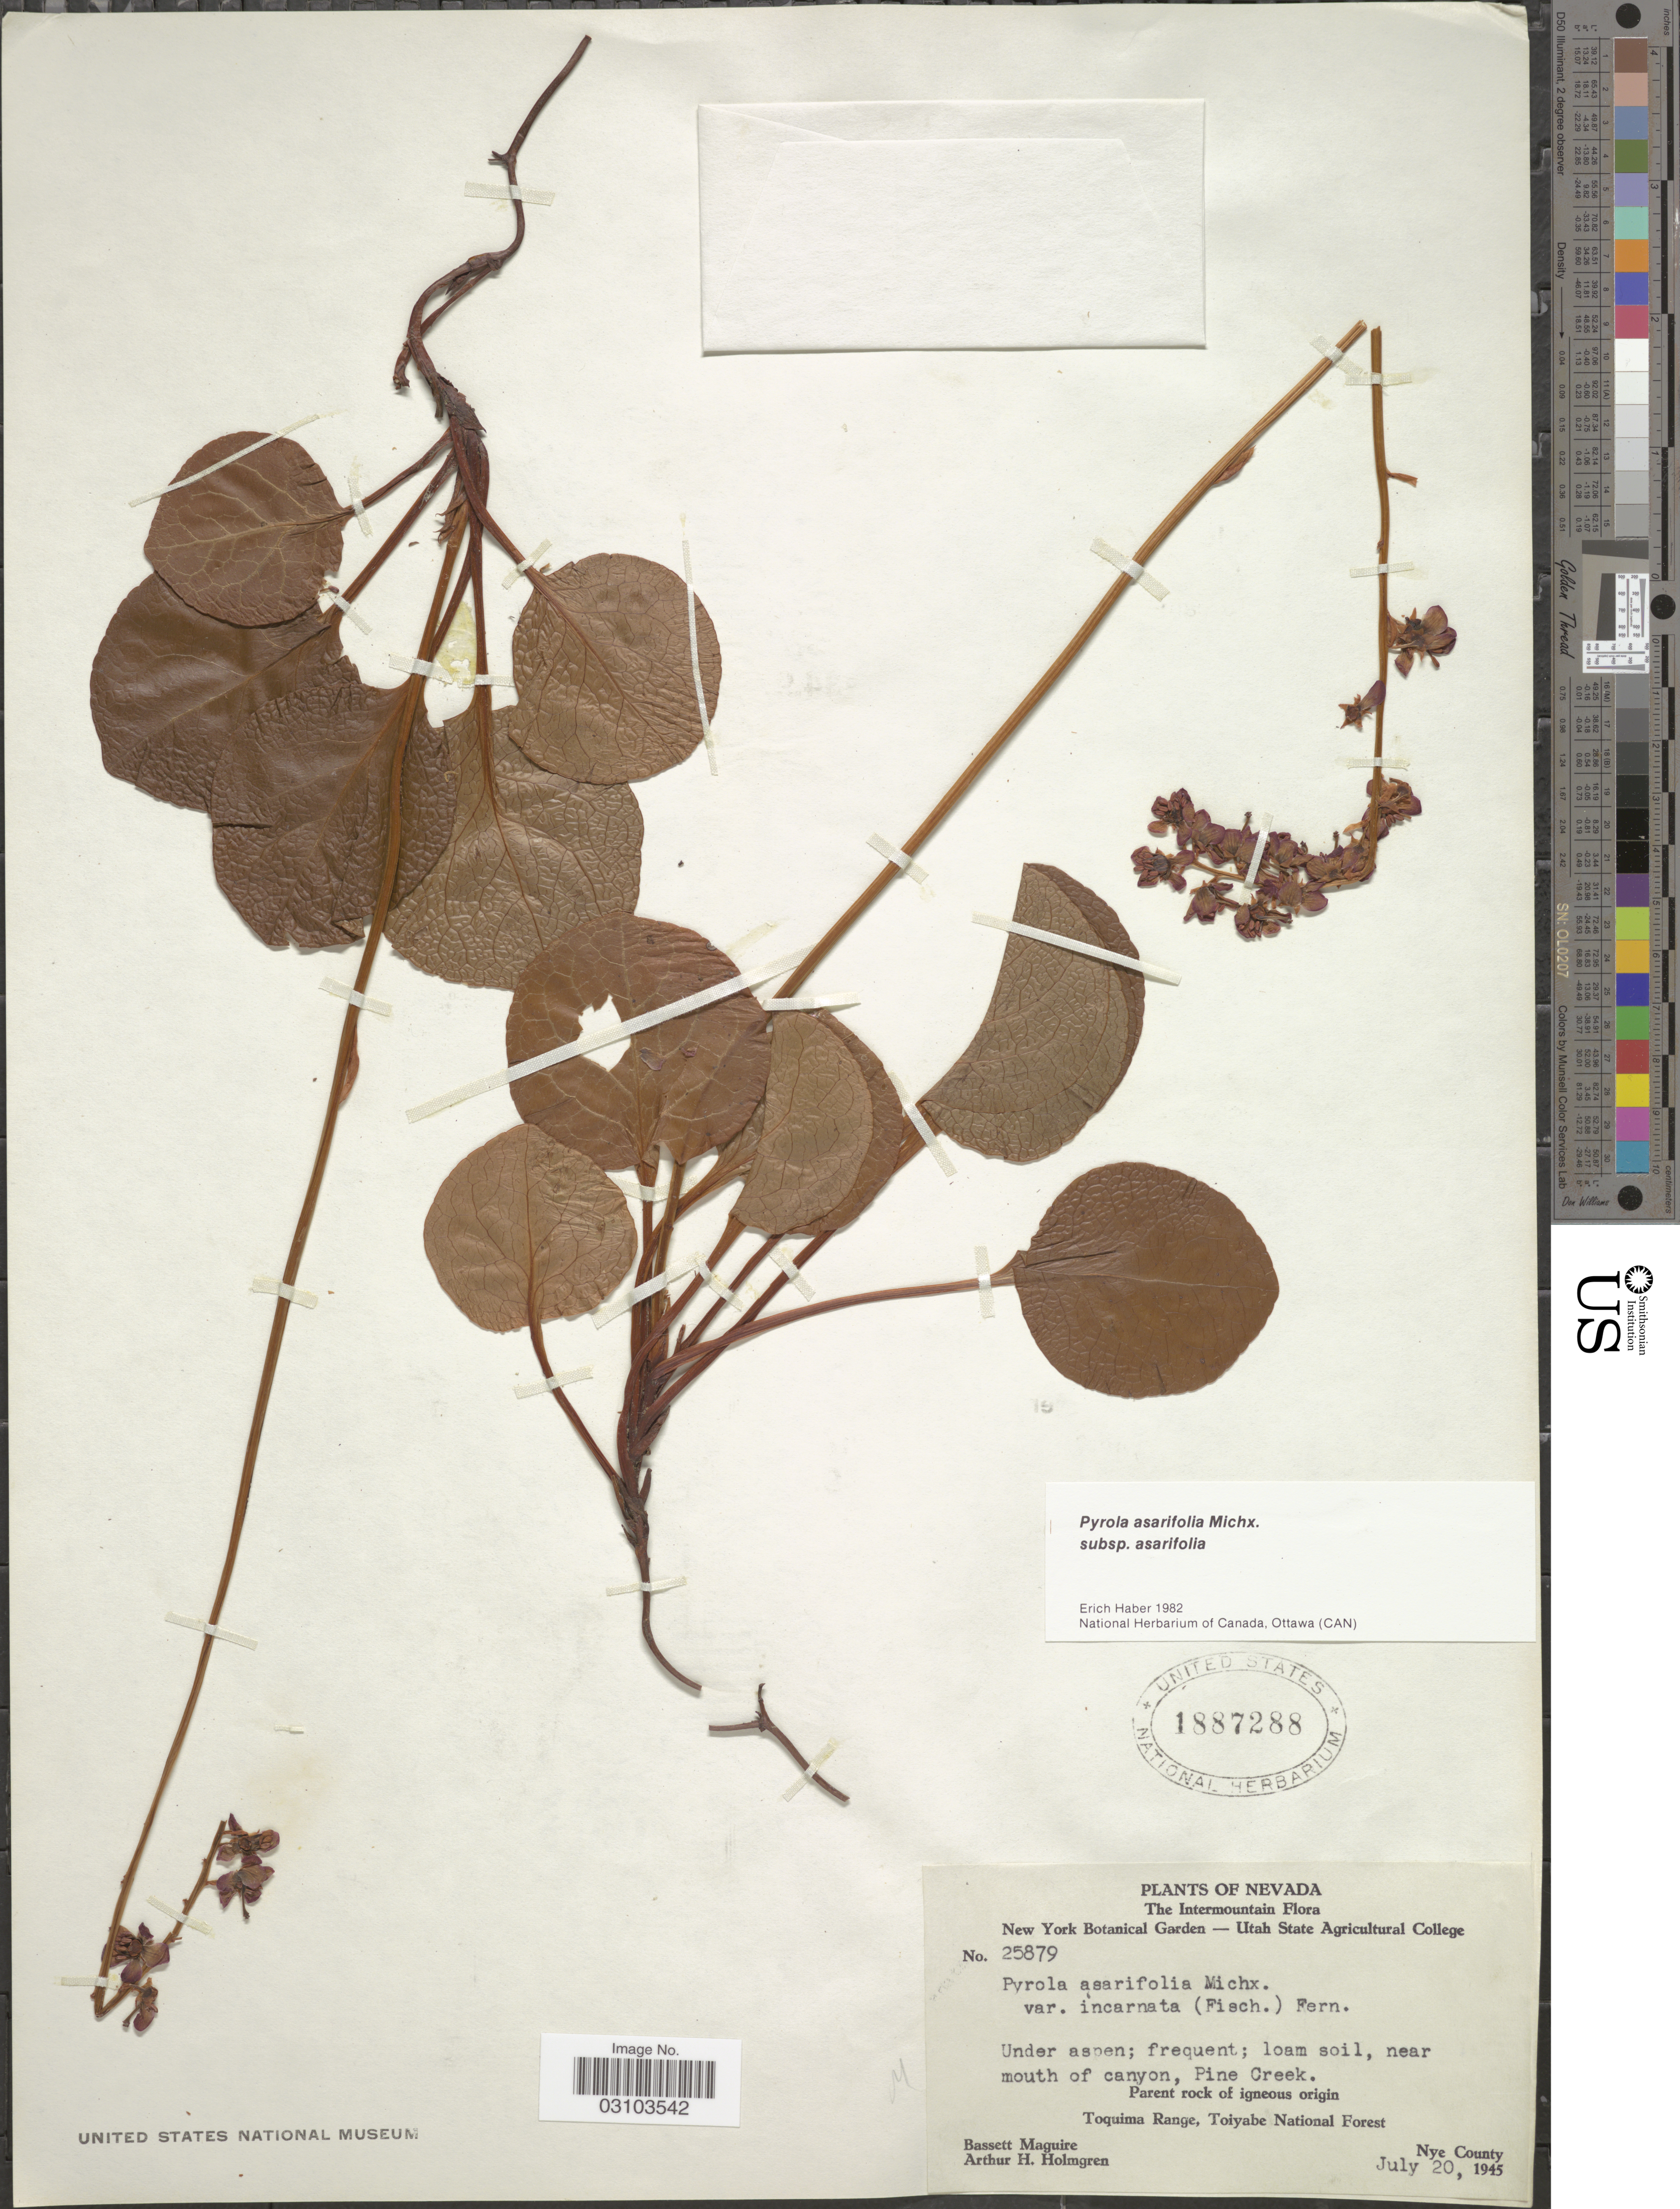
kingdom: Plantae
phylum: Tracheophyta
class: Magnoliopsida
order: Ericales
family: Ericaceae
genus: Pyrola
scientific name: Pyrola asarifolia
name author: Michx.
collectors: B. Maguire & A. H. Holmgren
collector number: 25879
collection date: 1945-07-20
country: United States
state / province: Nevada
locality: The Intermountain, loam soil, near mouth of canyon, Pine Creek. Parent rock of igneous origin, Toquima Range, Toiyabe National Forest, Nye County.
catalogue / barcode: US 1887288